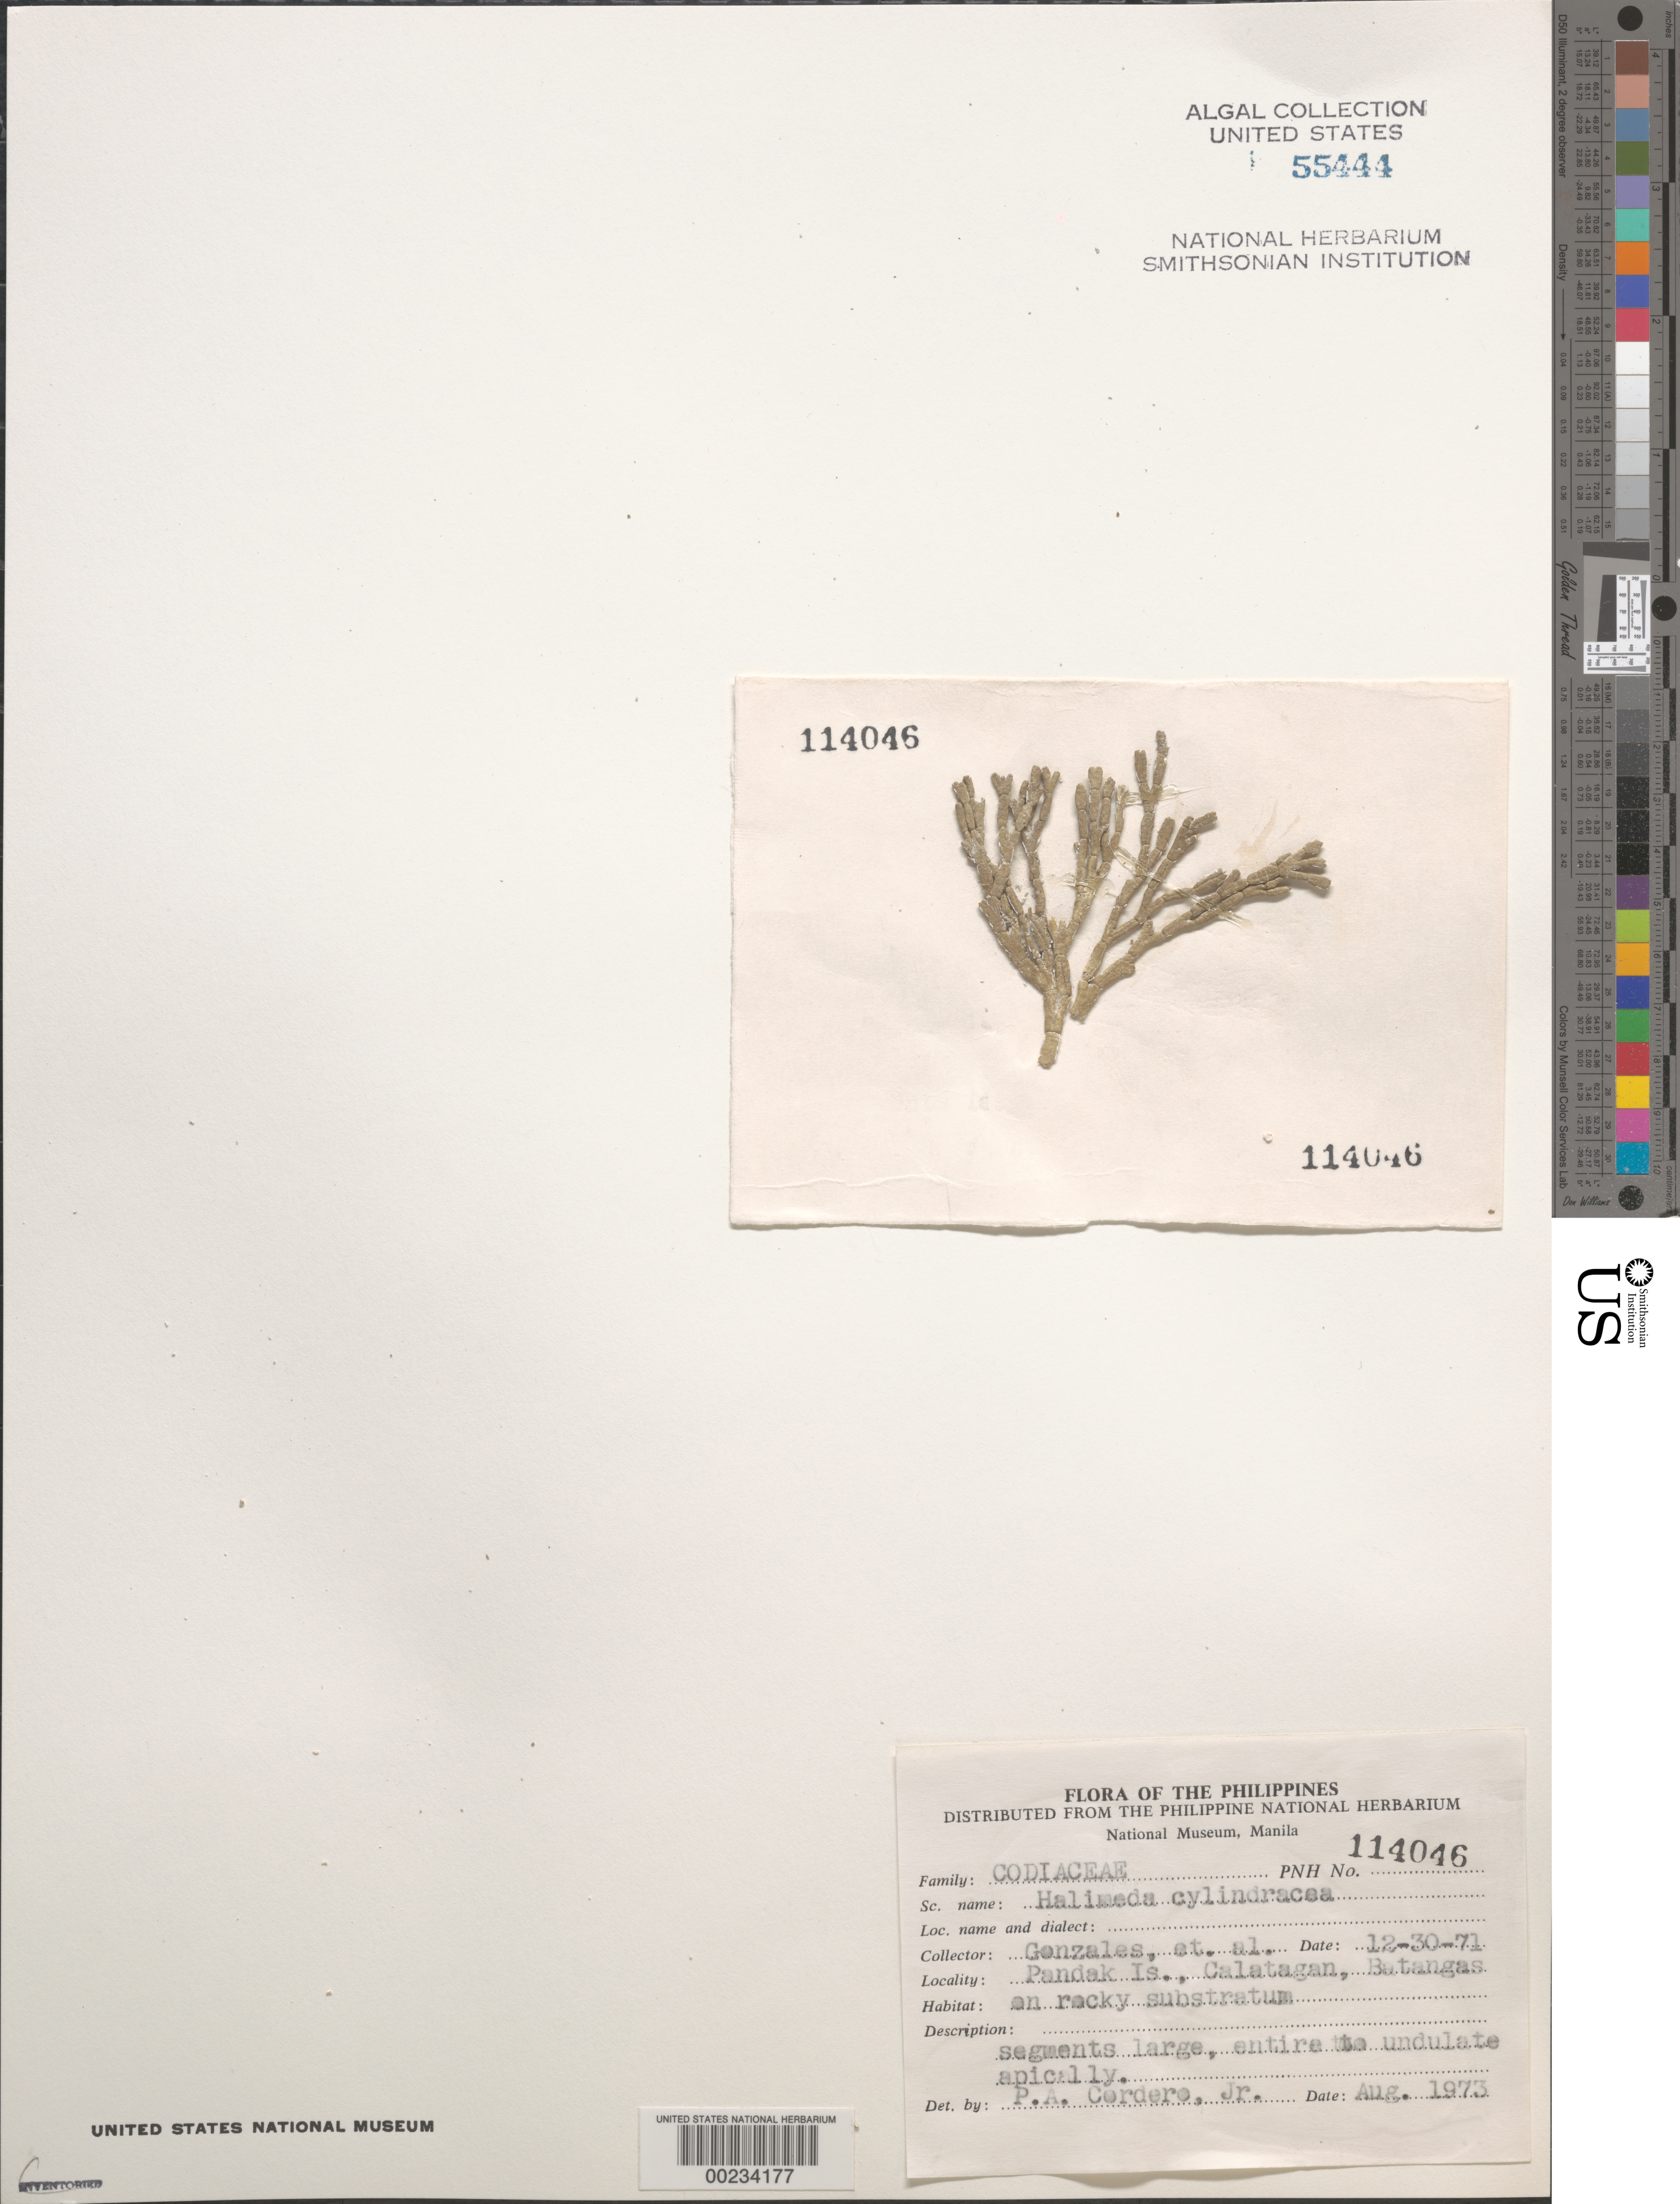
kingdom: Plantae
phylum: Chlorophyta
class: Ulvophyceae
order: Bryopsidales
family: Halimedaceae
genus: Halimeda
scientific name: Halimeda cylindracea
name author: Decne.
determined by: Cordero, P. A., Jr.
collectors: L. Gonzales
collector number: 114046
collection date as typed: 30 Dec 1971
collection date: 1971-12-30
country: Philippines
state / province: Calabarzon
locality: Pandak island, calatagan, batangas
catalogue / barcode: US 55444